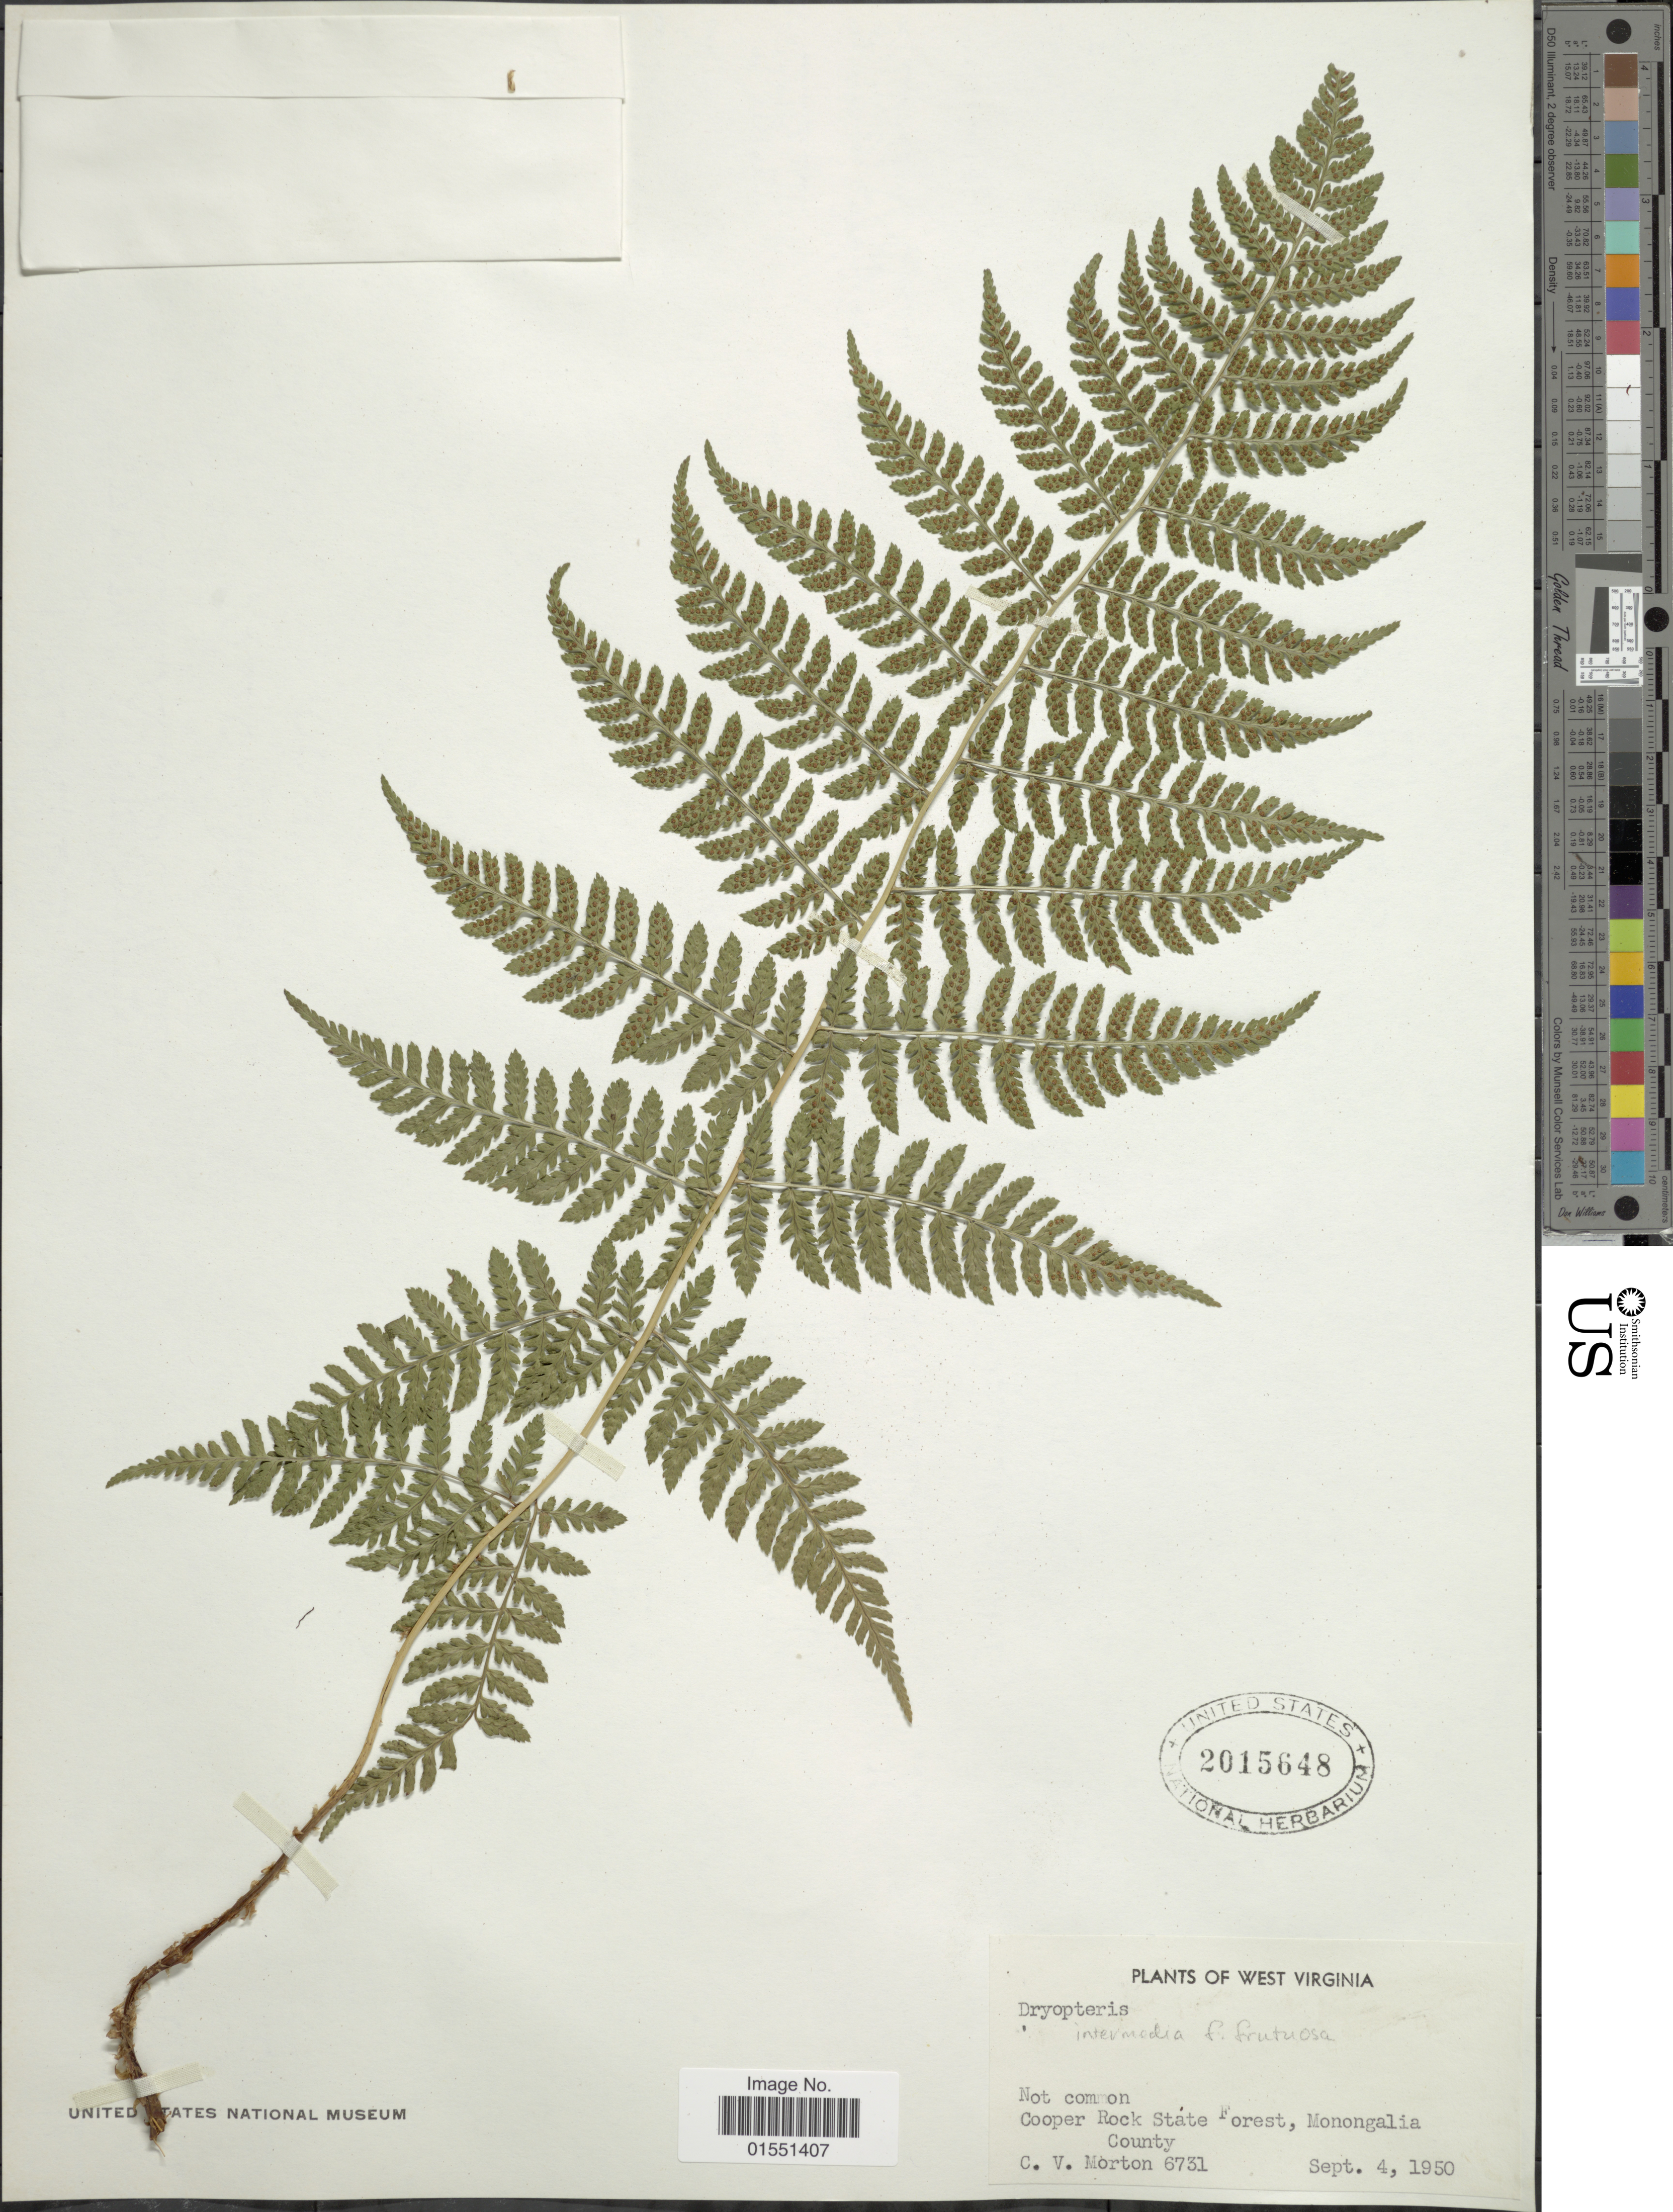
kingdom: Plantae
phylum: Tracheophyta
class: Polypodiopsida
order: Polypodiales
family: Dryopteridaceae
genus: Dryopteris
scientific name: Dryopteris intermedia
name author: (Muhl.) A. Gray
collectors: C. V. Morton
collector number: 6731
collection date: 1950-09-04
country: United States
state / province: West Virginia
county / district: Monongalia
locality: Cooper Rock State Forest, Monongolia County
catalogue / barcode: US 2015648